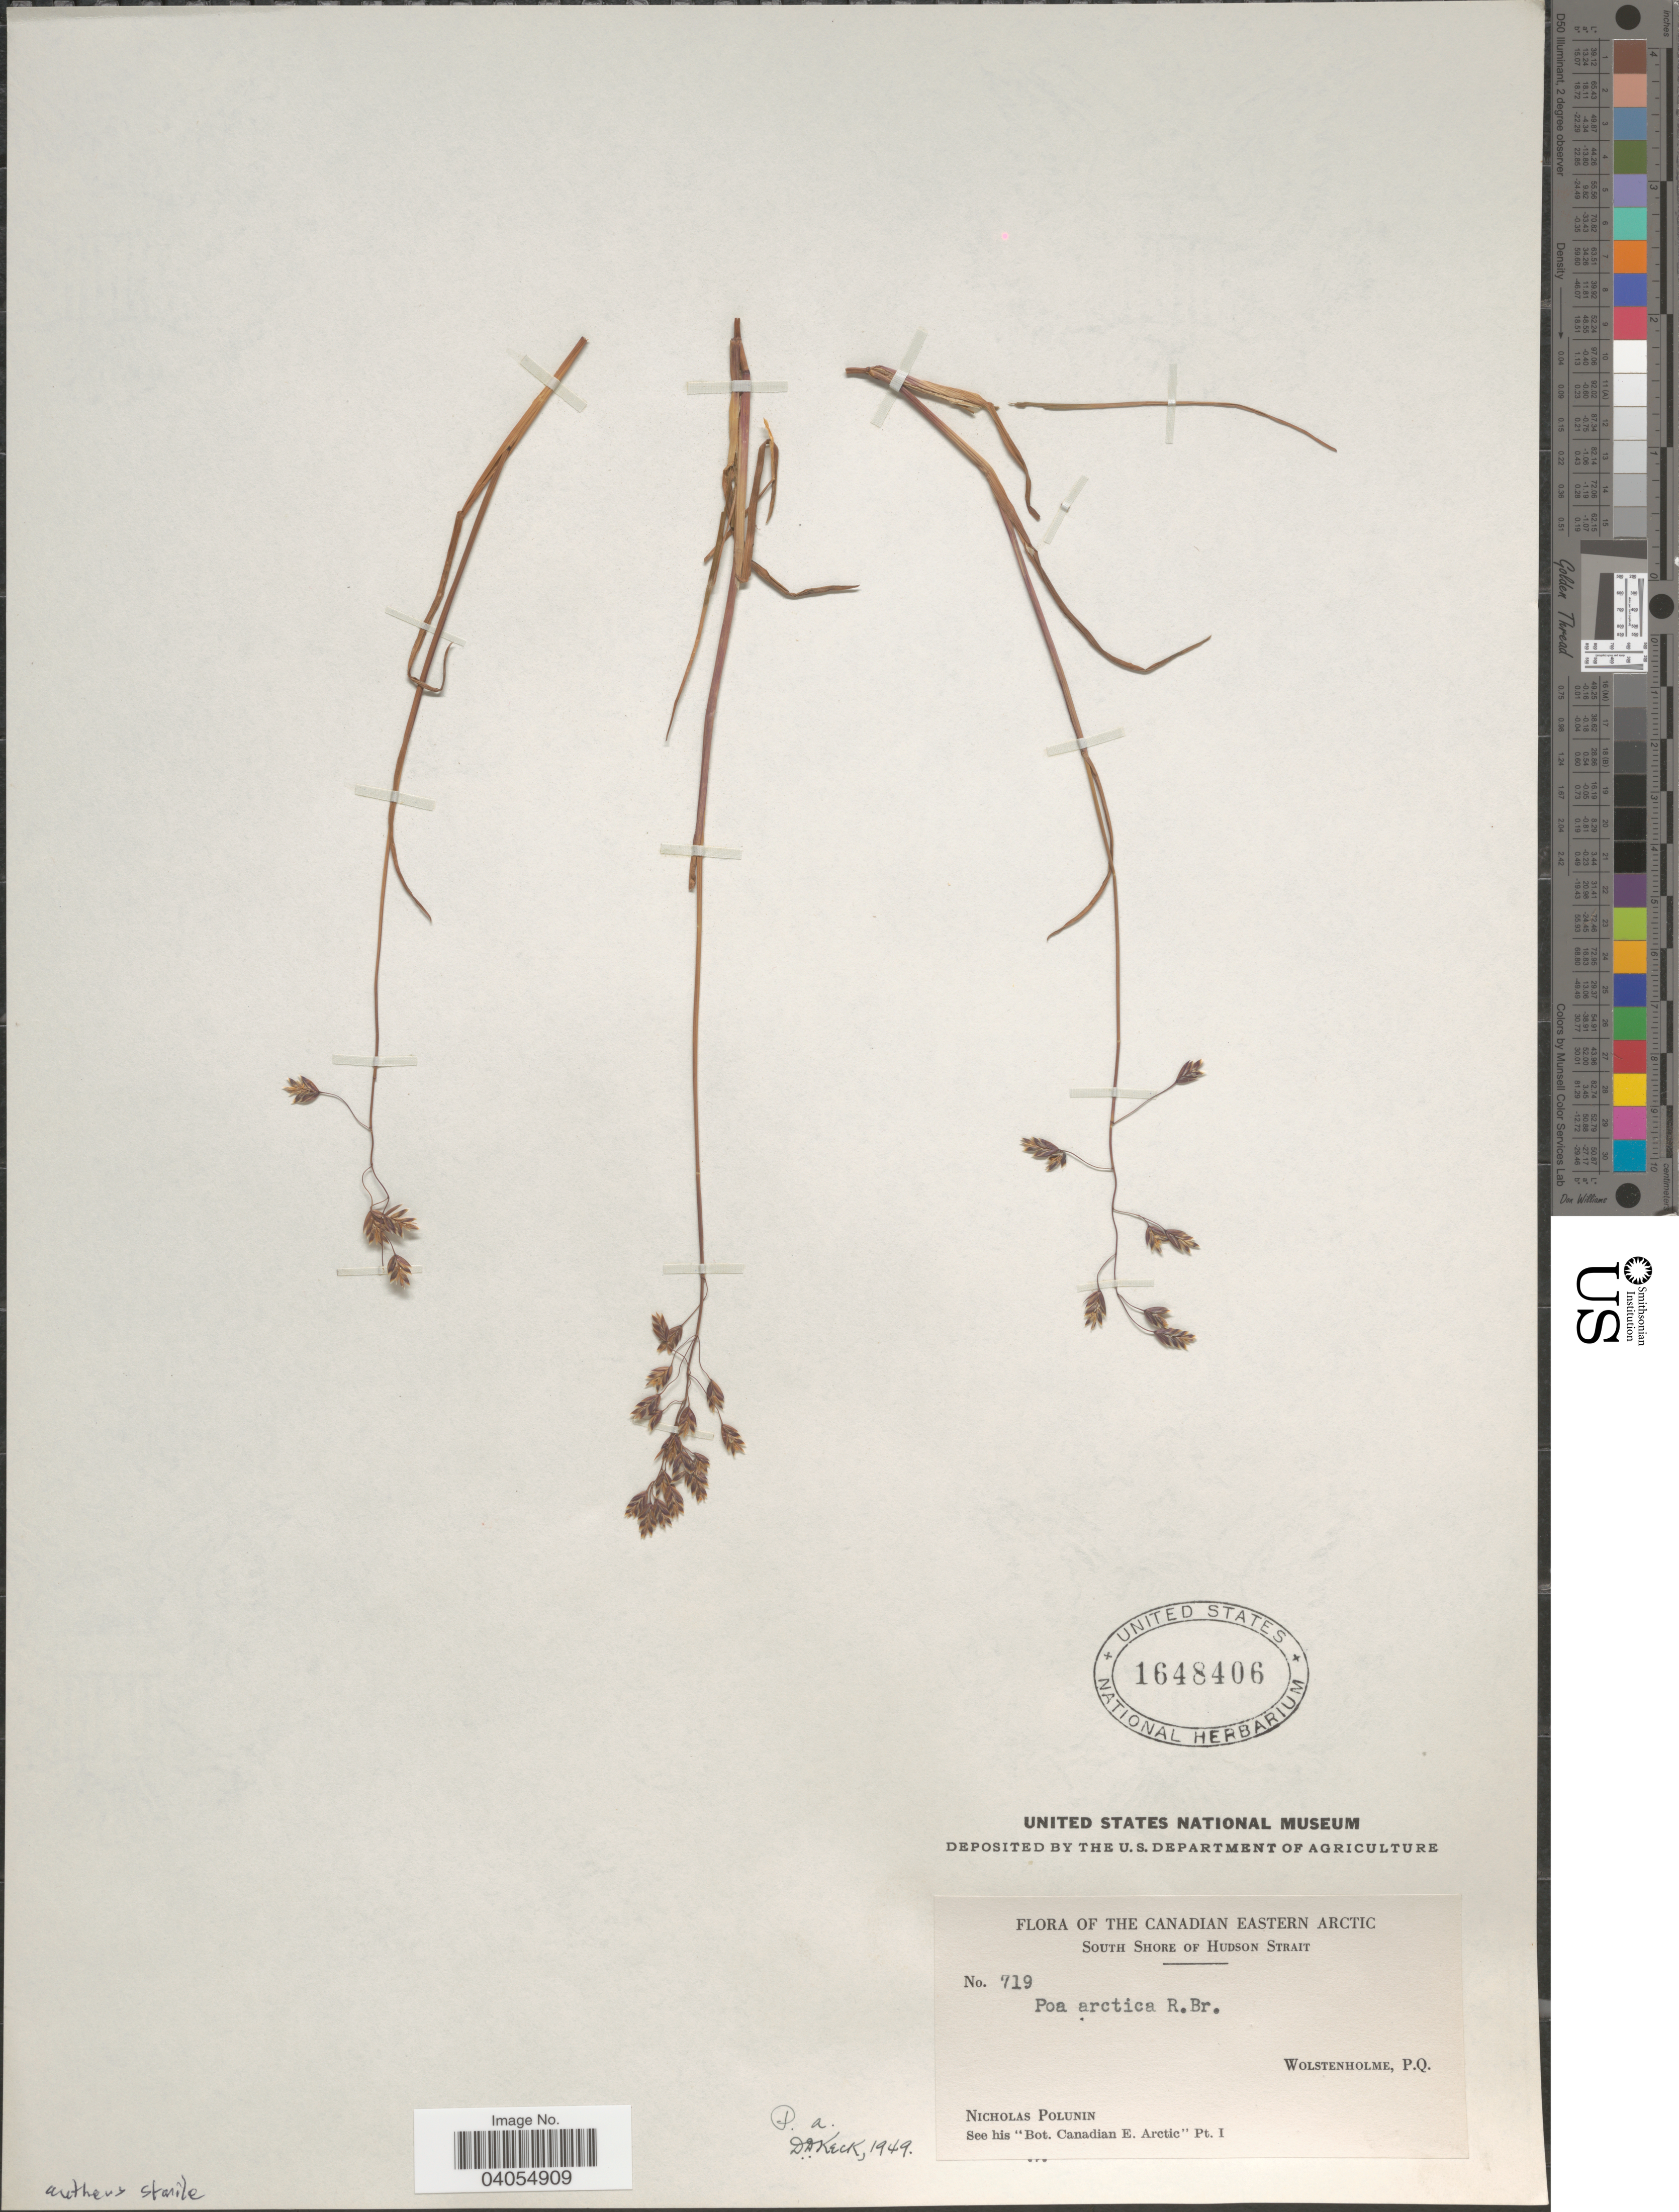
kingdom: Plantae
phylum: Tracheophyta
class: Liliopsida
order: Poales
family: Poaceae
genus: Poa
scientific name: Poa arctica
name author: R. Br.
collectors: N. V. Polunin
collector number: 719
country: Canada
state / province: Quebec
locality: Canadian Eastern Arctic. South Shore of Hudson Strait. Wolstenholme, P. Q.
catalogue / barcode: US 1648406